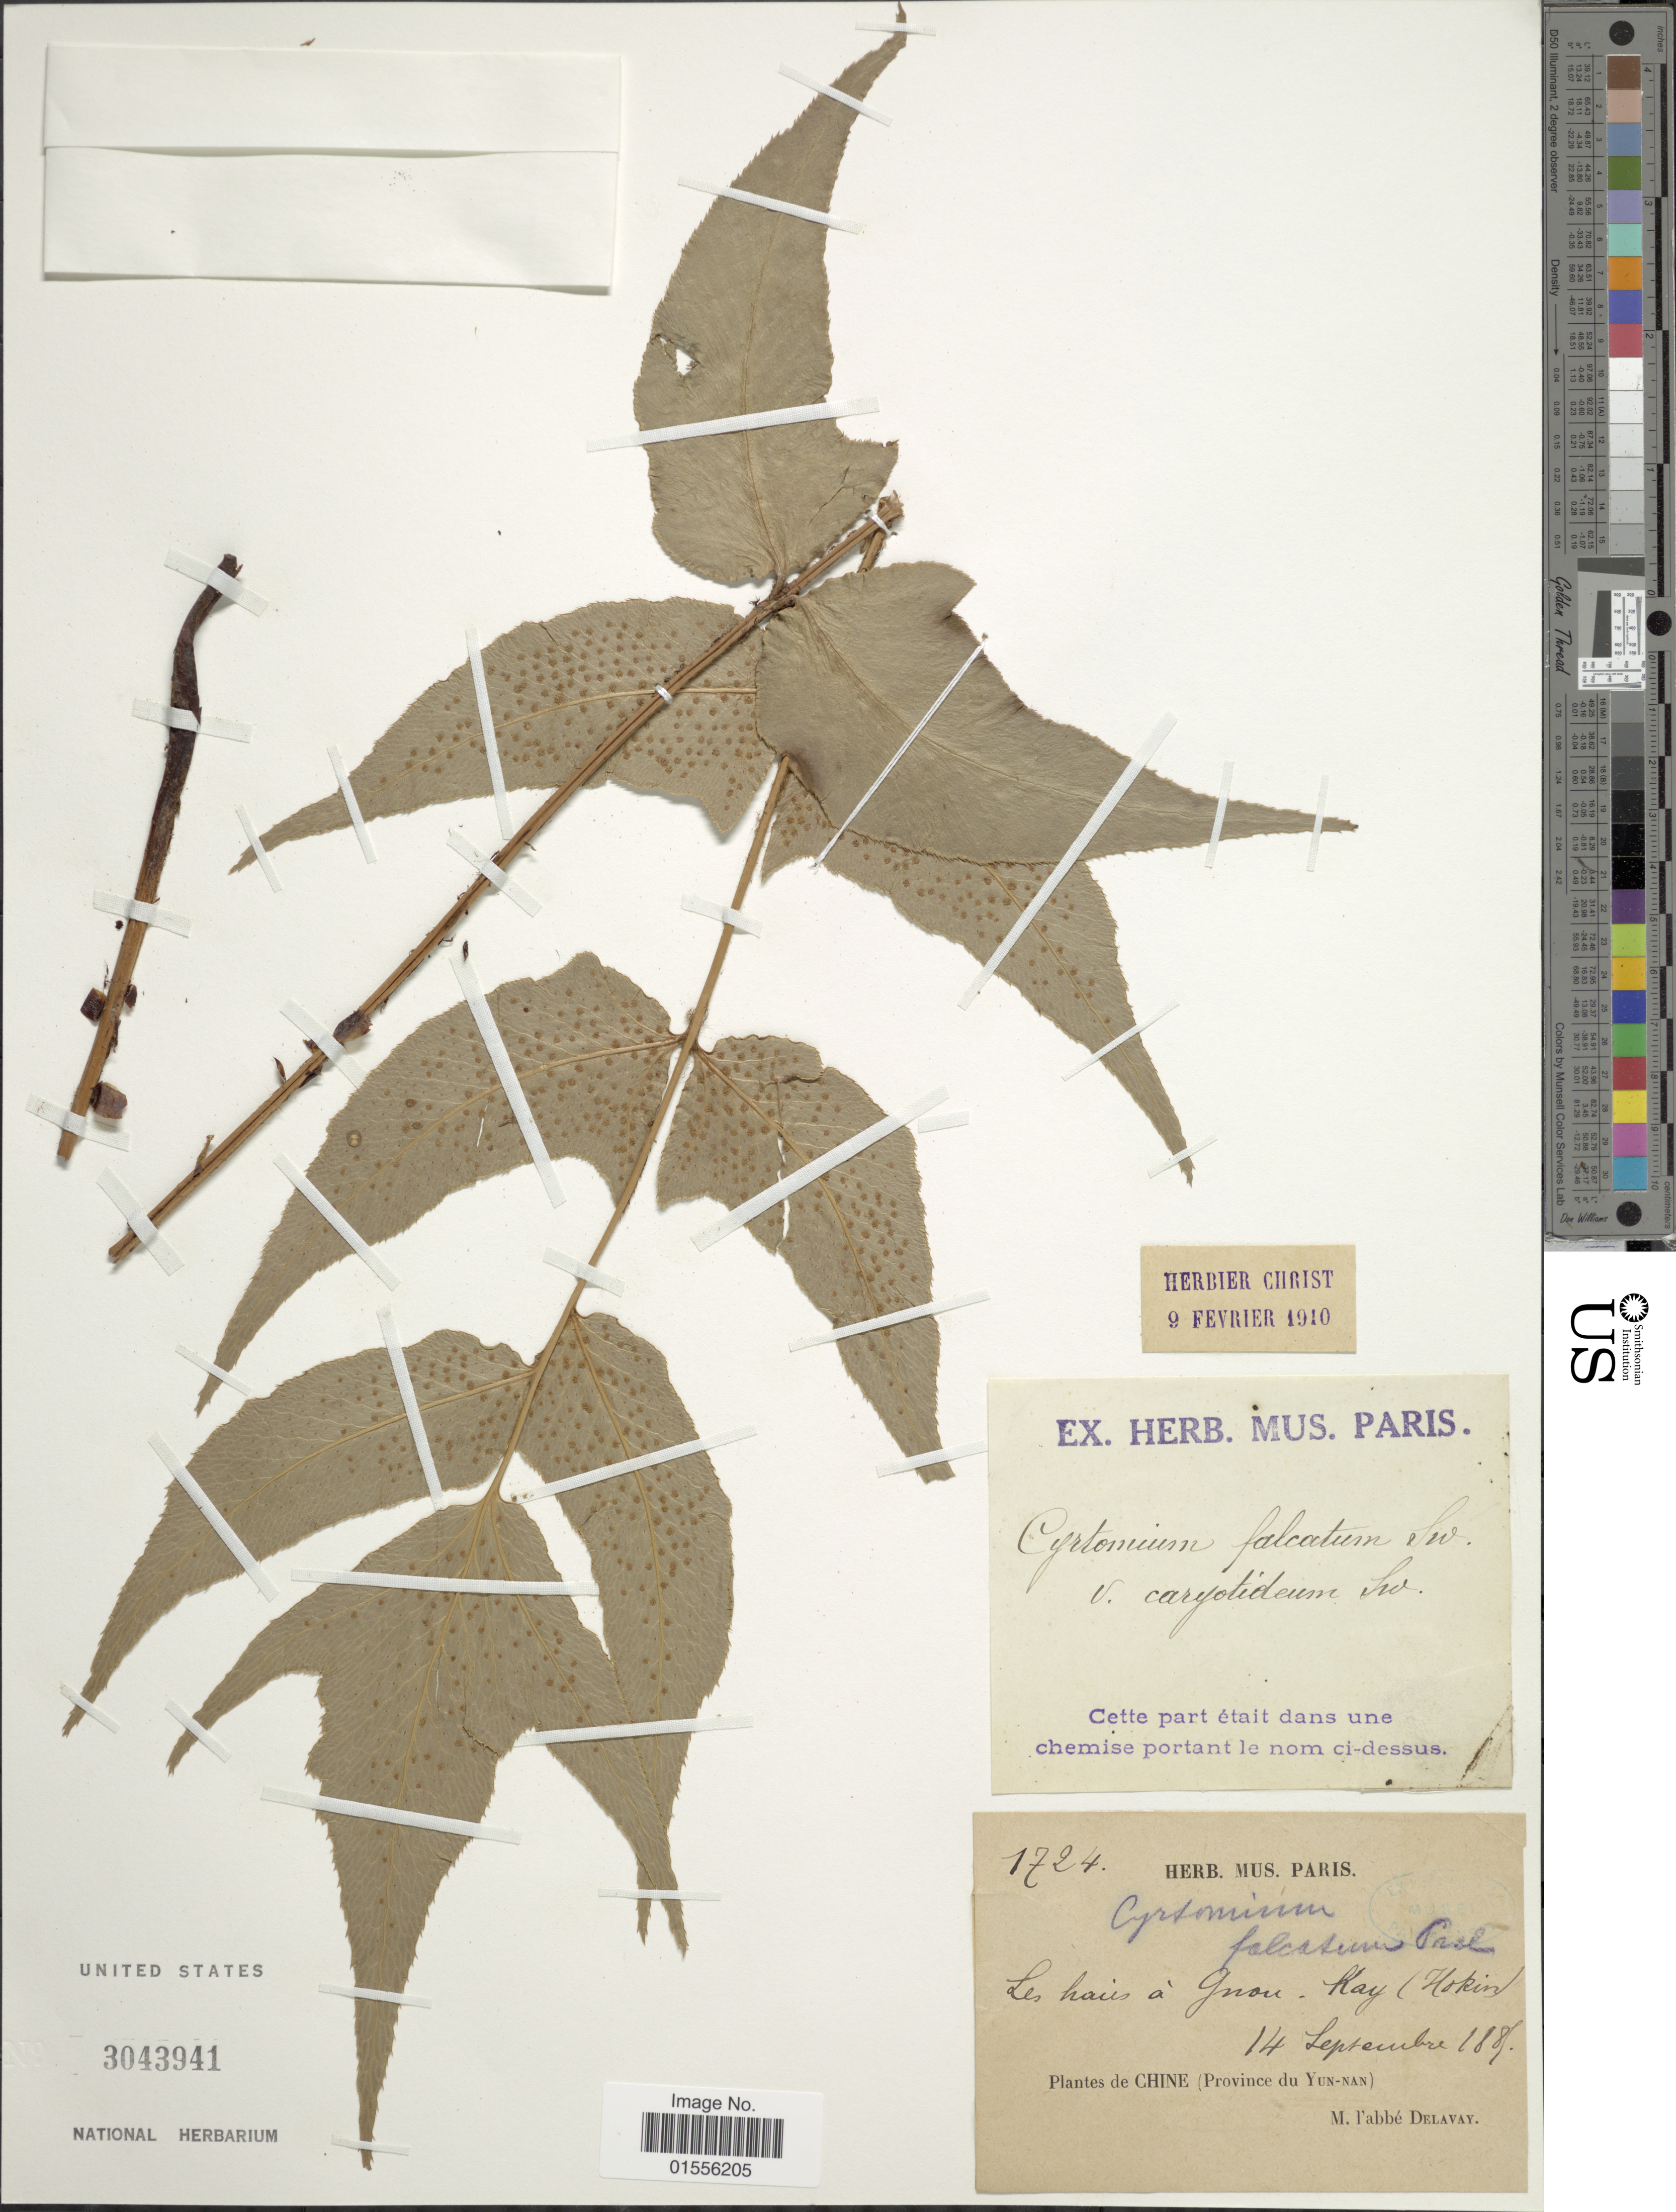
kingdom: Plantae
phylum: Tracheophyta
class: Polypodiopsida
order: Polypodiales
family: Dryopteridaceae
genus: Cyrtomium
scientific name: Cyrtomium falcatum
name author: (L. f.) C. Presl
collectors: P. Delavay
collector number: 1724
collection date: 1881-09-14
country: China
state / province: Yunnan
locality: Les haies a Gnou-Kay (Hokin) [interpreted]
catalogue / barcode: US 3043941